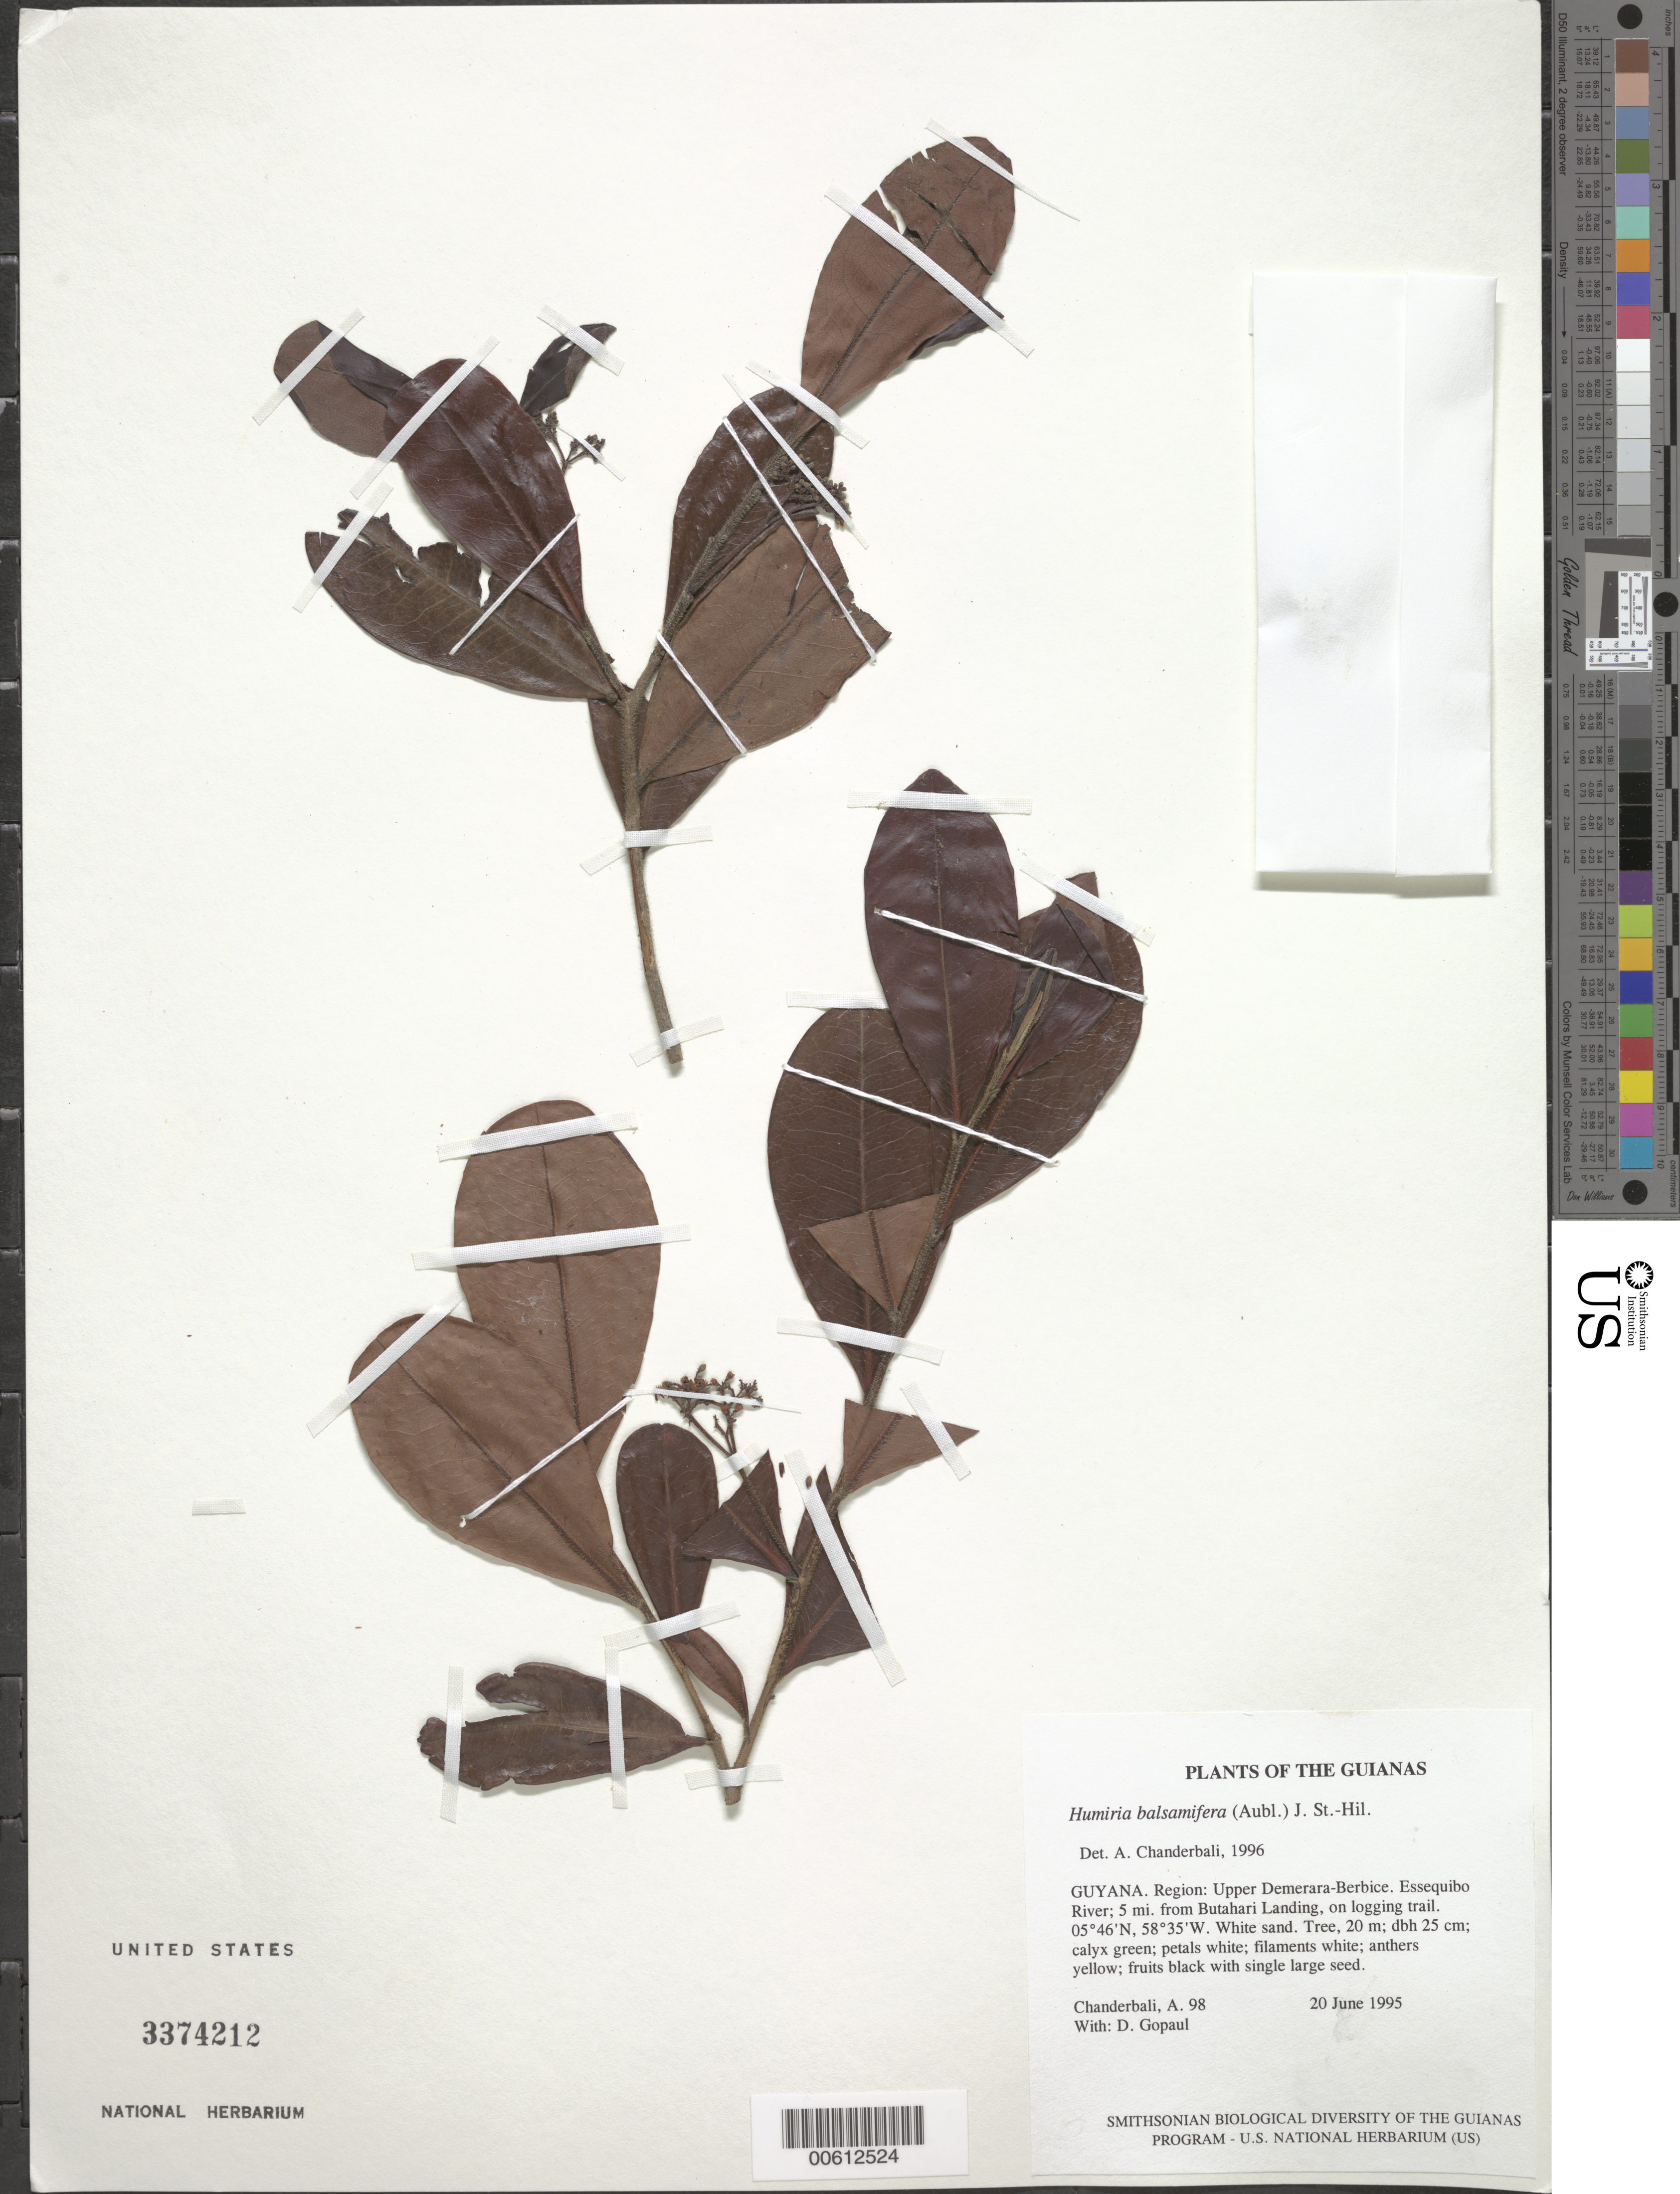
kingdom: Plantae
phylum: Tracheophyta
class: Magnoliopsida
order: Malpighiales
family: Humiriaceae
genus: Humiria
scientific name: Humiria balsamifera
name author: Aubl.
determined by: Chanderbali, Andre Shashi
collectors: A. S. Chanderbali & D. Gopaul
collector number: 0098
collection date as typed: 20 June 1995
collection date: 1995-06-20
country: Guyana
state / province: U. Demerara-Berbice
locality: Essequibo River; 5 mi. from Butahari Landing, on logging trail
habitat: White sand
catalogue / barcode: US 3374212